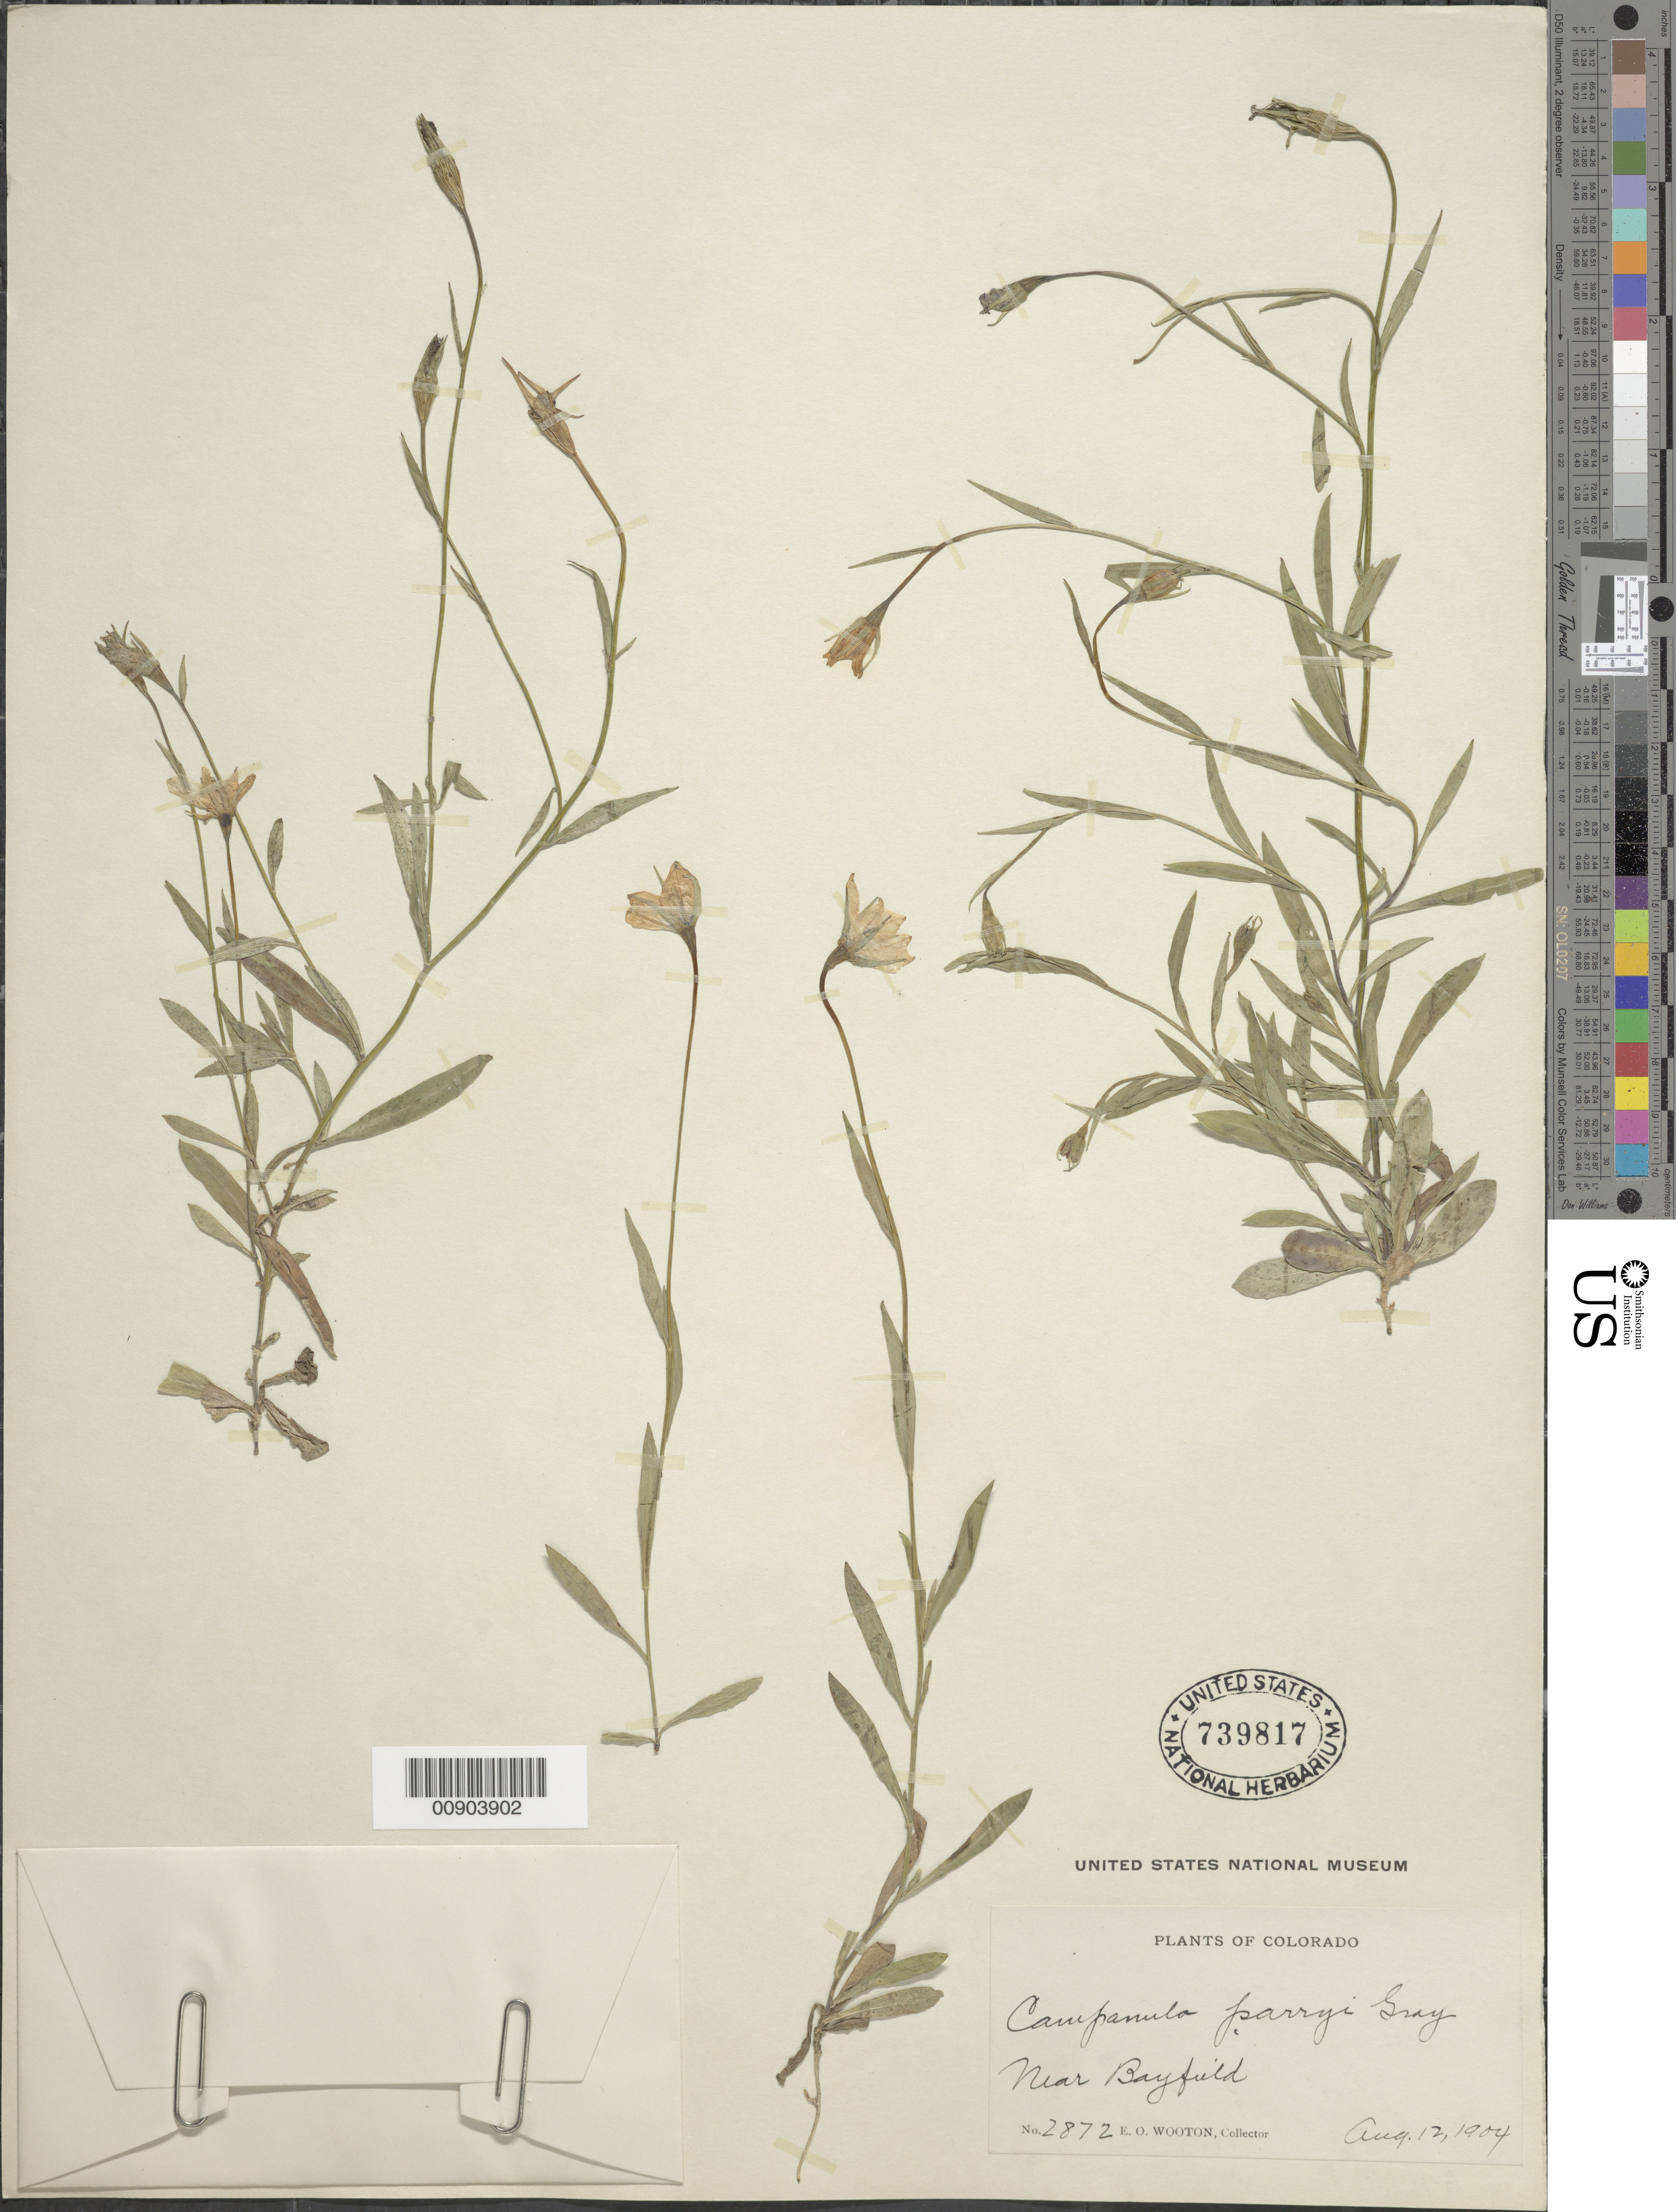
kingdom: Plantae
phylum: Tracheophyta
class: Magnoliopsida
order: Asterales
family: Campanulaceae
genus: Campanula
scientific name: Campanula planiflora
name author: Engelm.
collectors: E. O. Wooton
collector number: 2872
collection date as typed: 12 Aug 1904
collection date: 1904-08-12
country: United States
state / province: Colorado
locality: Bayfield.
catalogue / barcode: US 739817